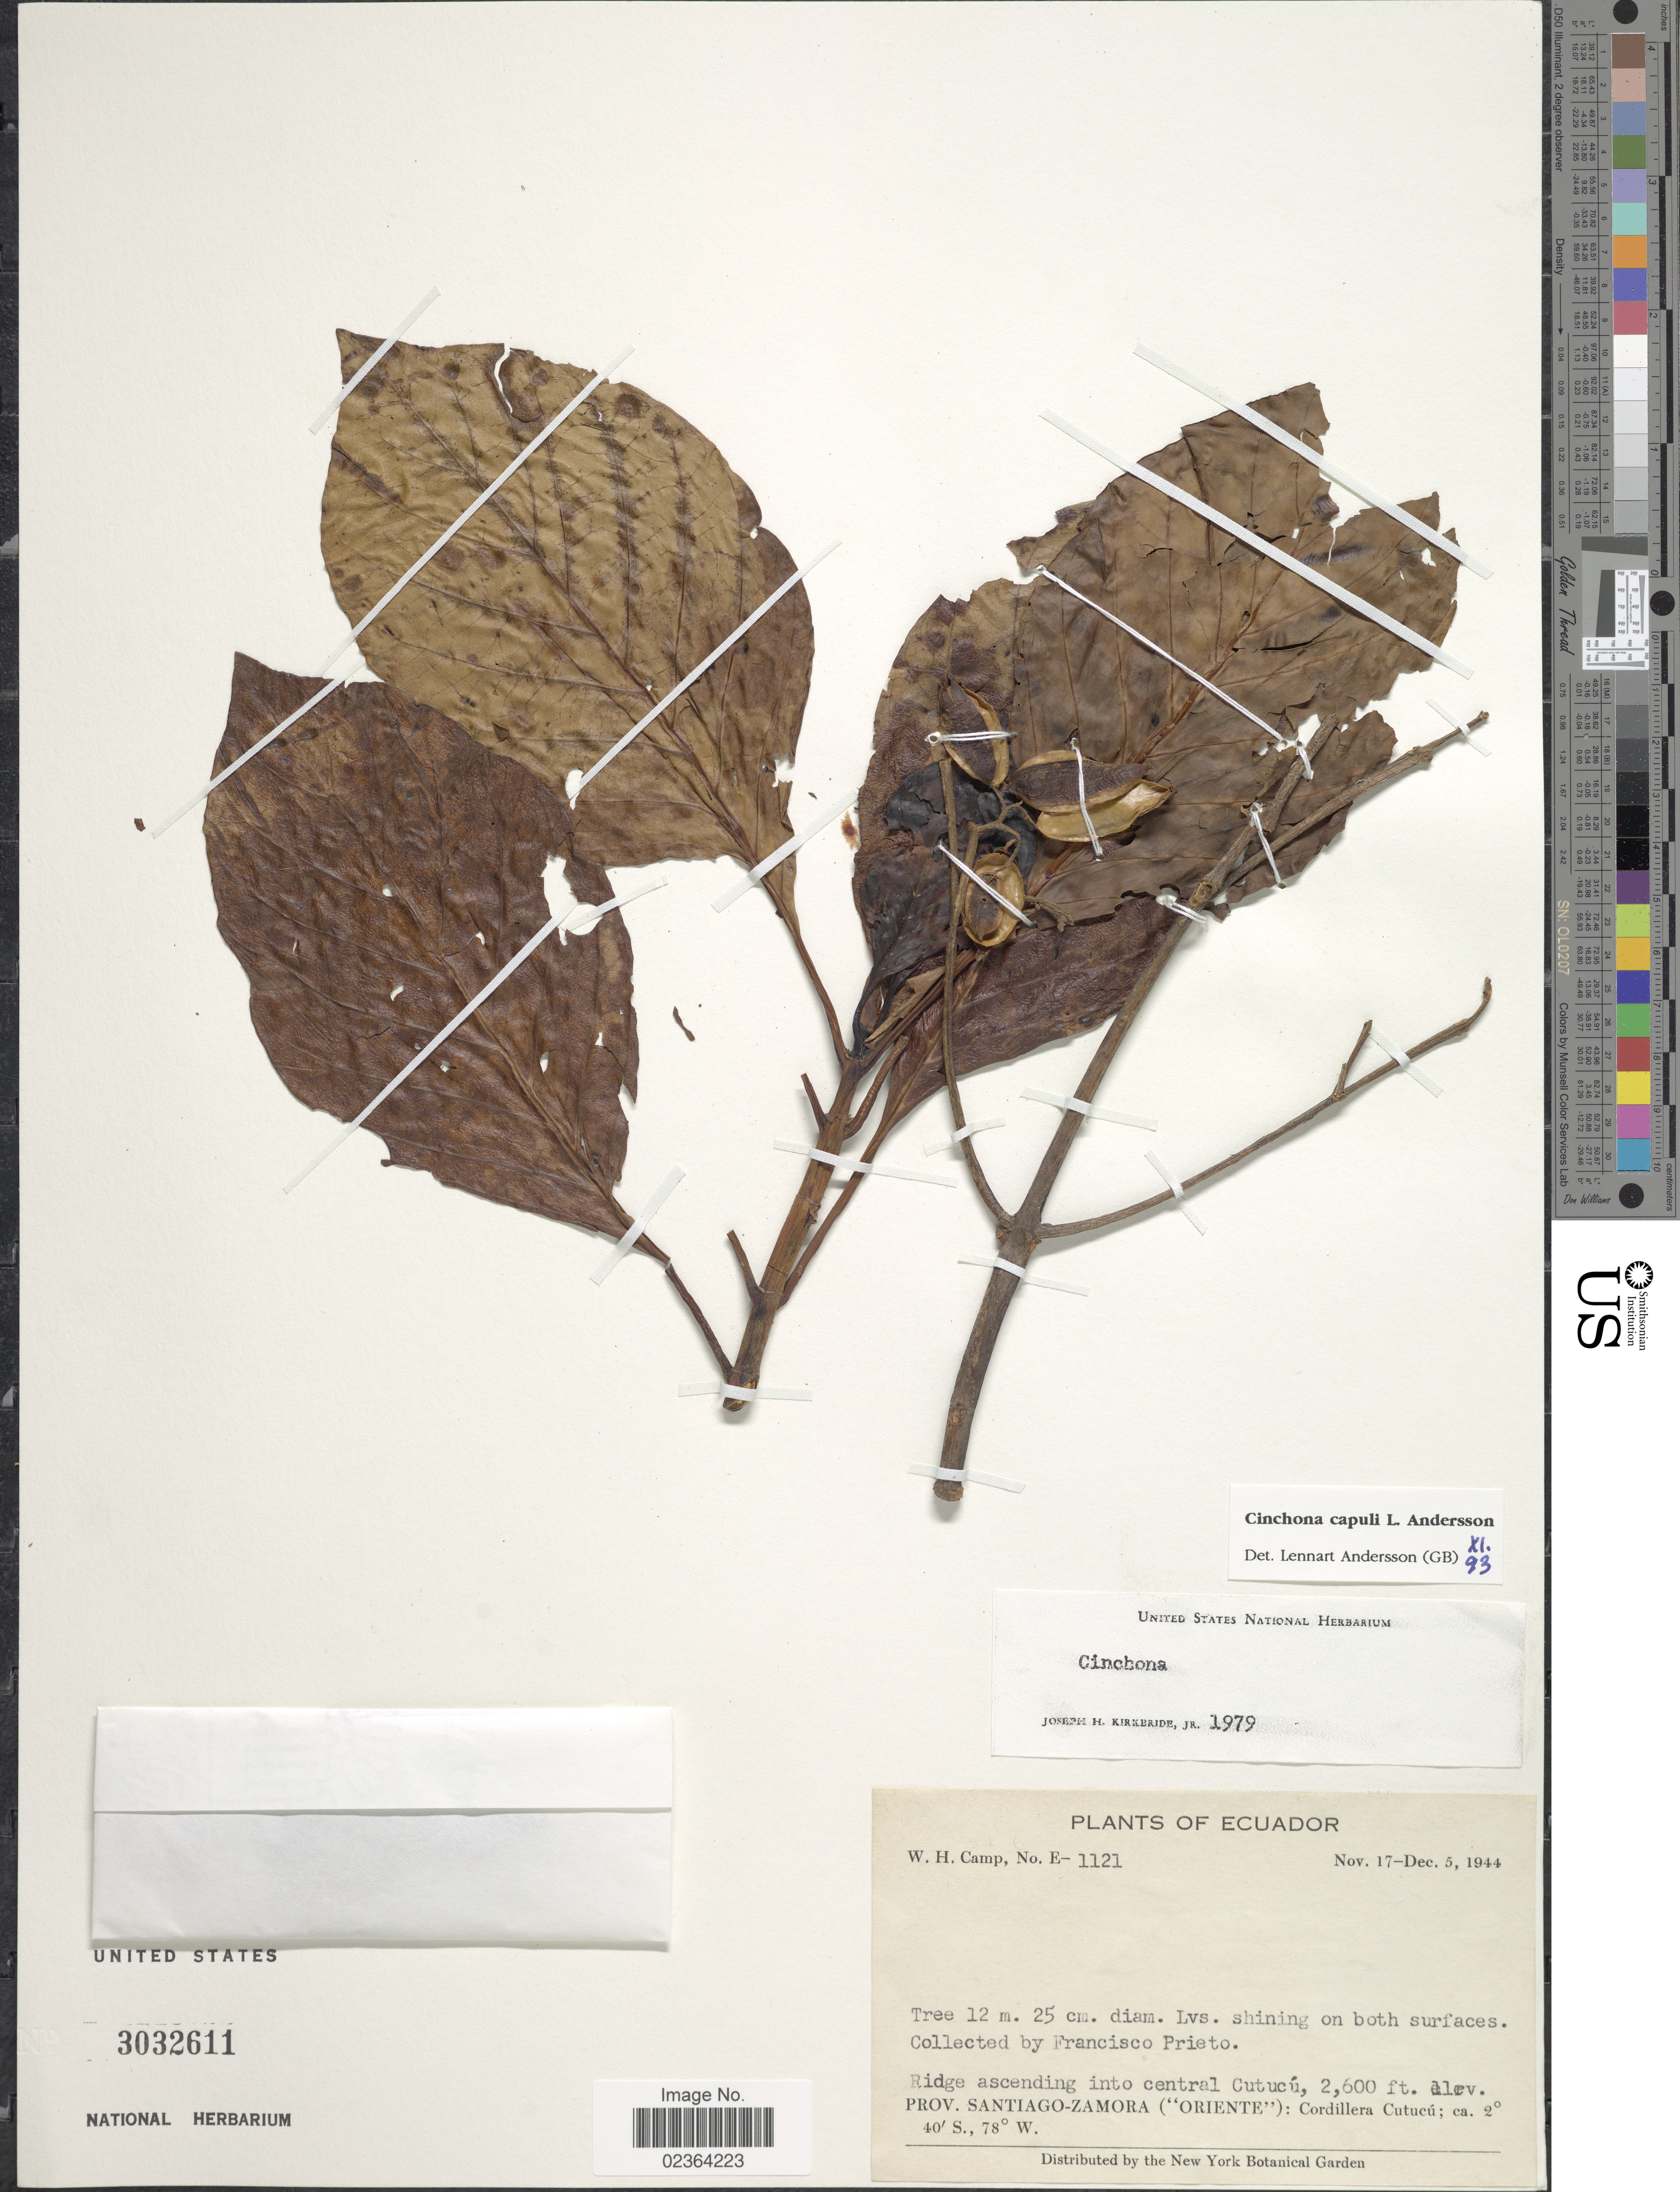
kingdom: Plantae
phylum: Tracheophyta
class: Magnoliopsida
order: Gentianales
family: Rubiaceae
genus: Cinchona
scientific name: Cinchona capuli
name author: L. Andersson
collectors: F. Prieto & W. H. Camp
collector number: E-1121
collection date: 1944-11-17/1944-12-05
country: Ecuador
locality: Prov. Santiago-Zamora (Oriente): Cordillera Cutucu, Ridge ascending into central Cutucu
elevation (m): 792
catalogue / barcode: US 3032611